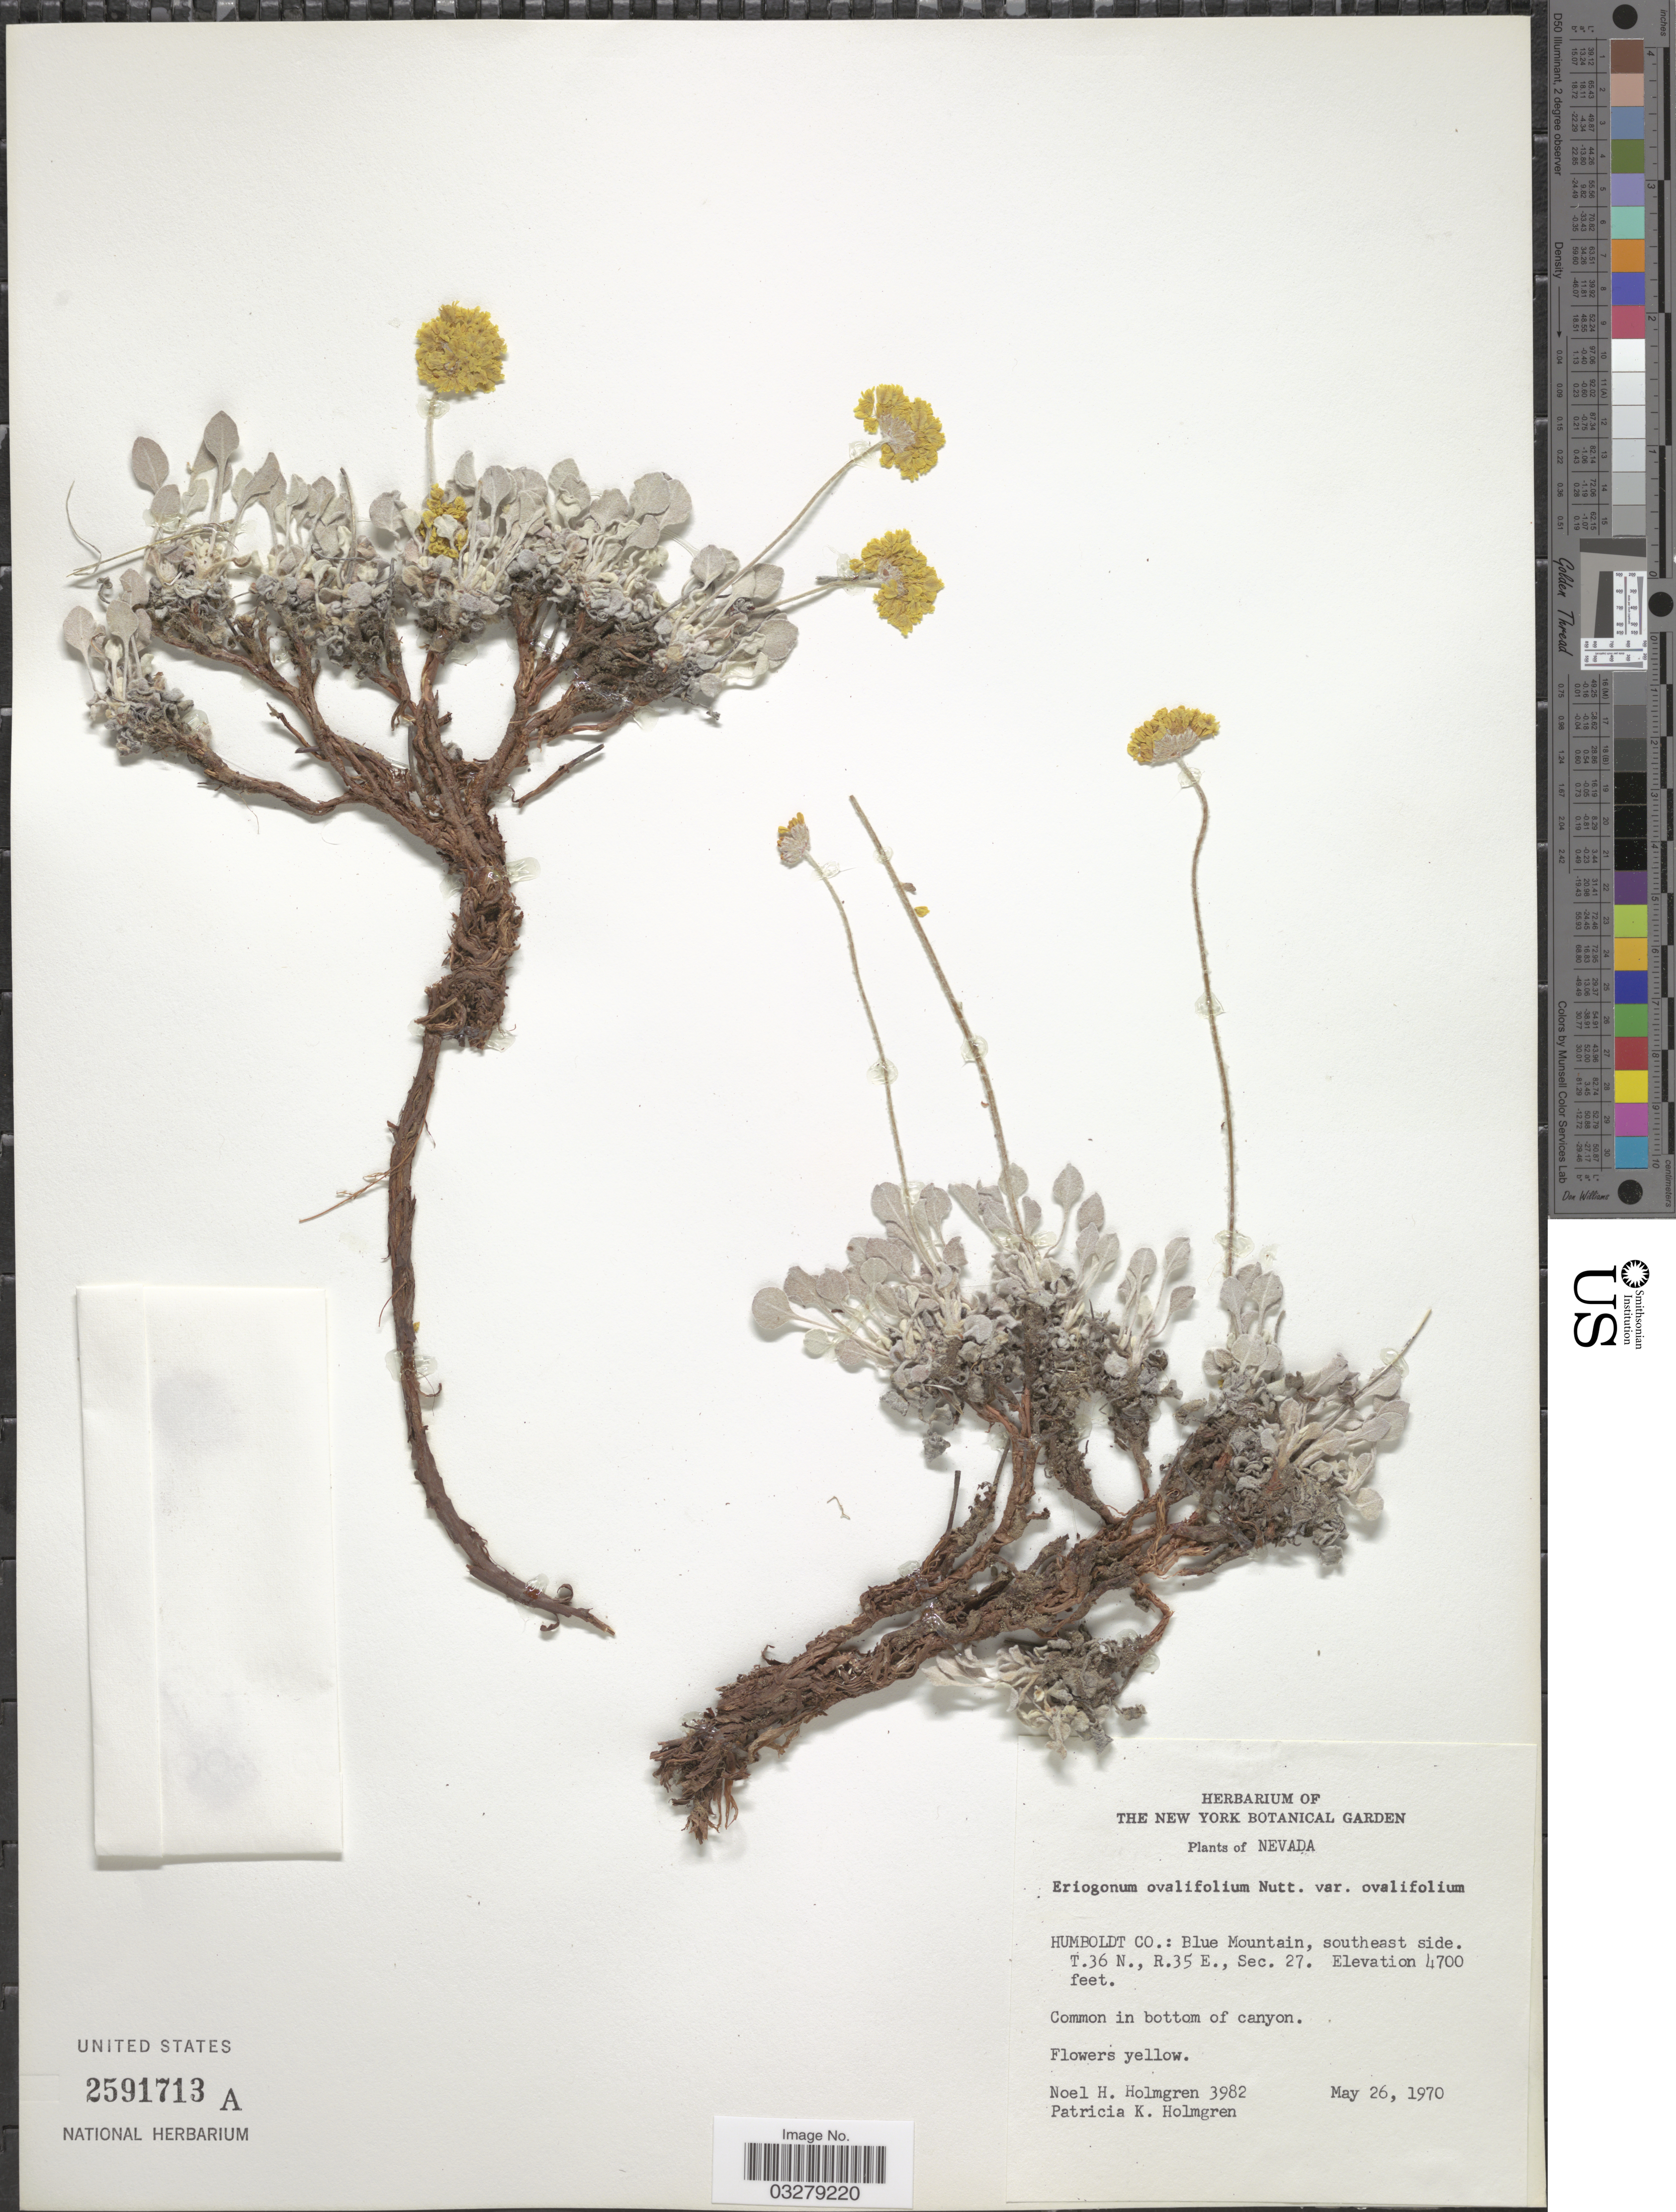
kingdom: Plantae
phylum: Tracheophyta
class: Magnoliopsida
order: Caryophyllales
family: Polygonaceae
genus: Eriogonum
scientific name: Eriogonum ovalifolium var. ovalifolium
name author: Nutt.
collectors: N. H. Holmgren & P. K. Holmgren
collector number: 3982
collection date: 1970-05-26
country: United States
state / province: Nevada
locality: Humboldt Co.: Blue Mountain, southeast side. T.36 N., R.35 E., Sec. 27.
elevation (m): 1433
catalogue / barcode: US 2591713A